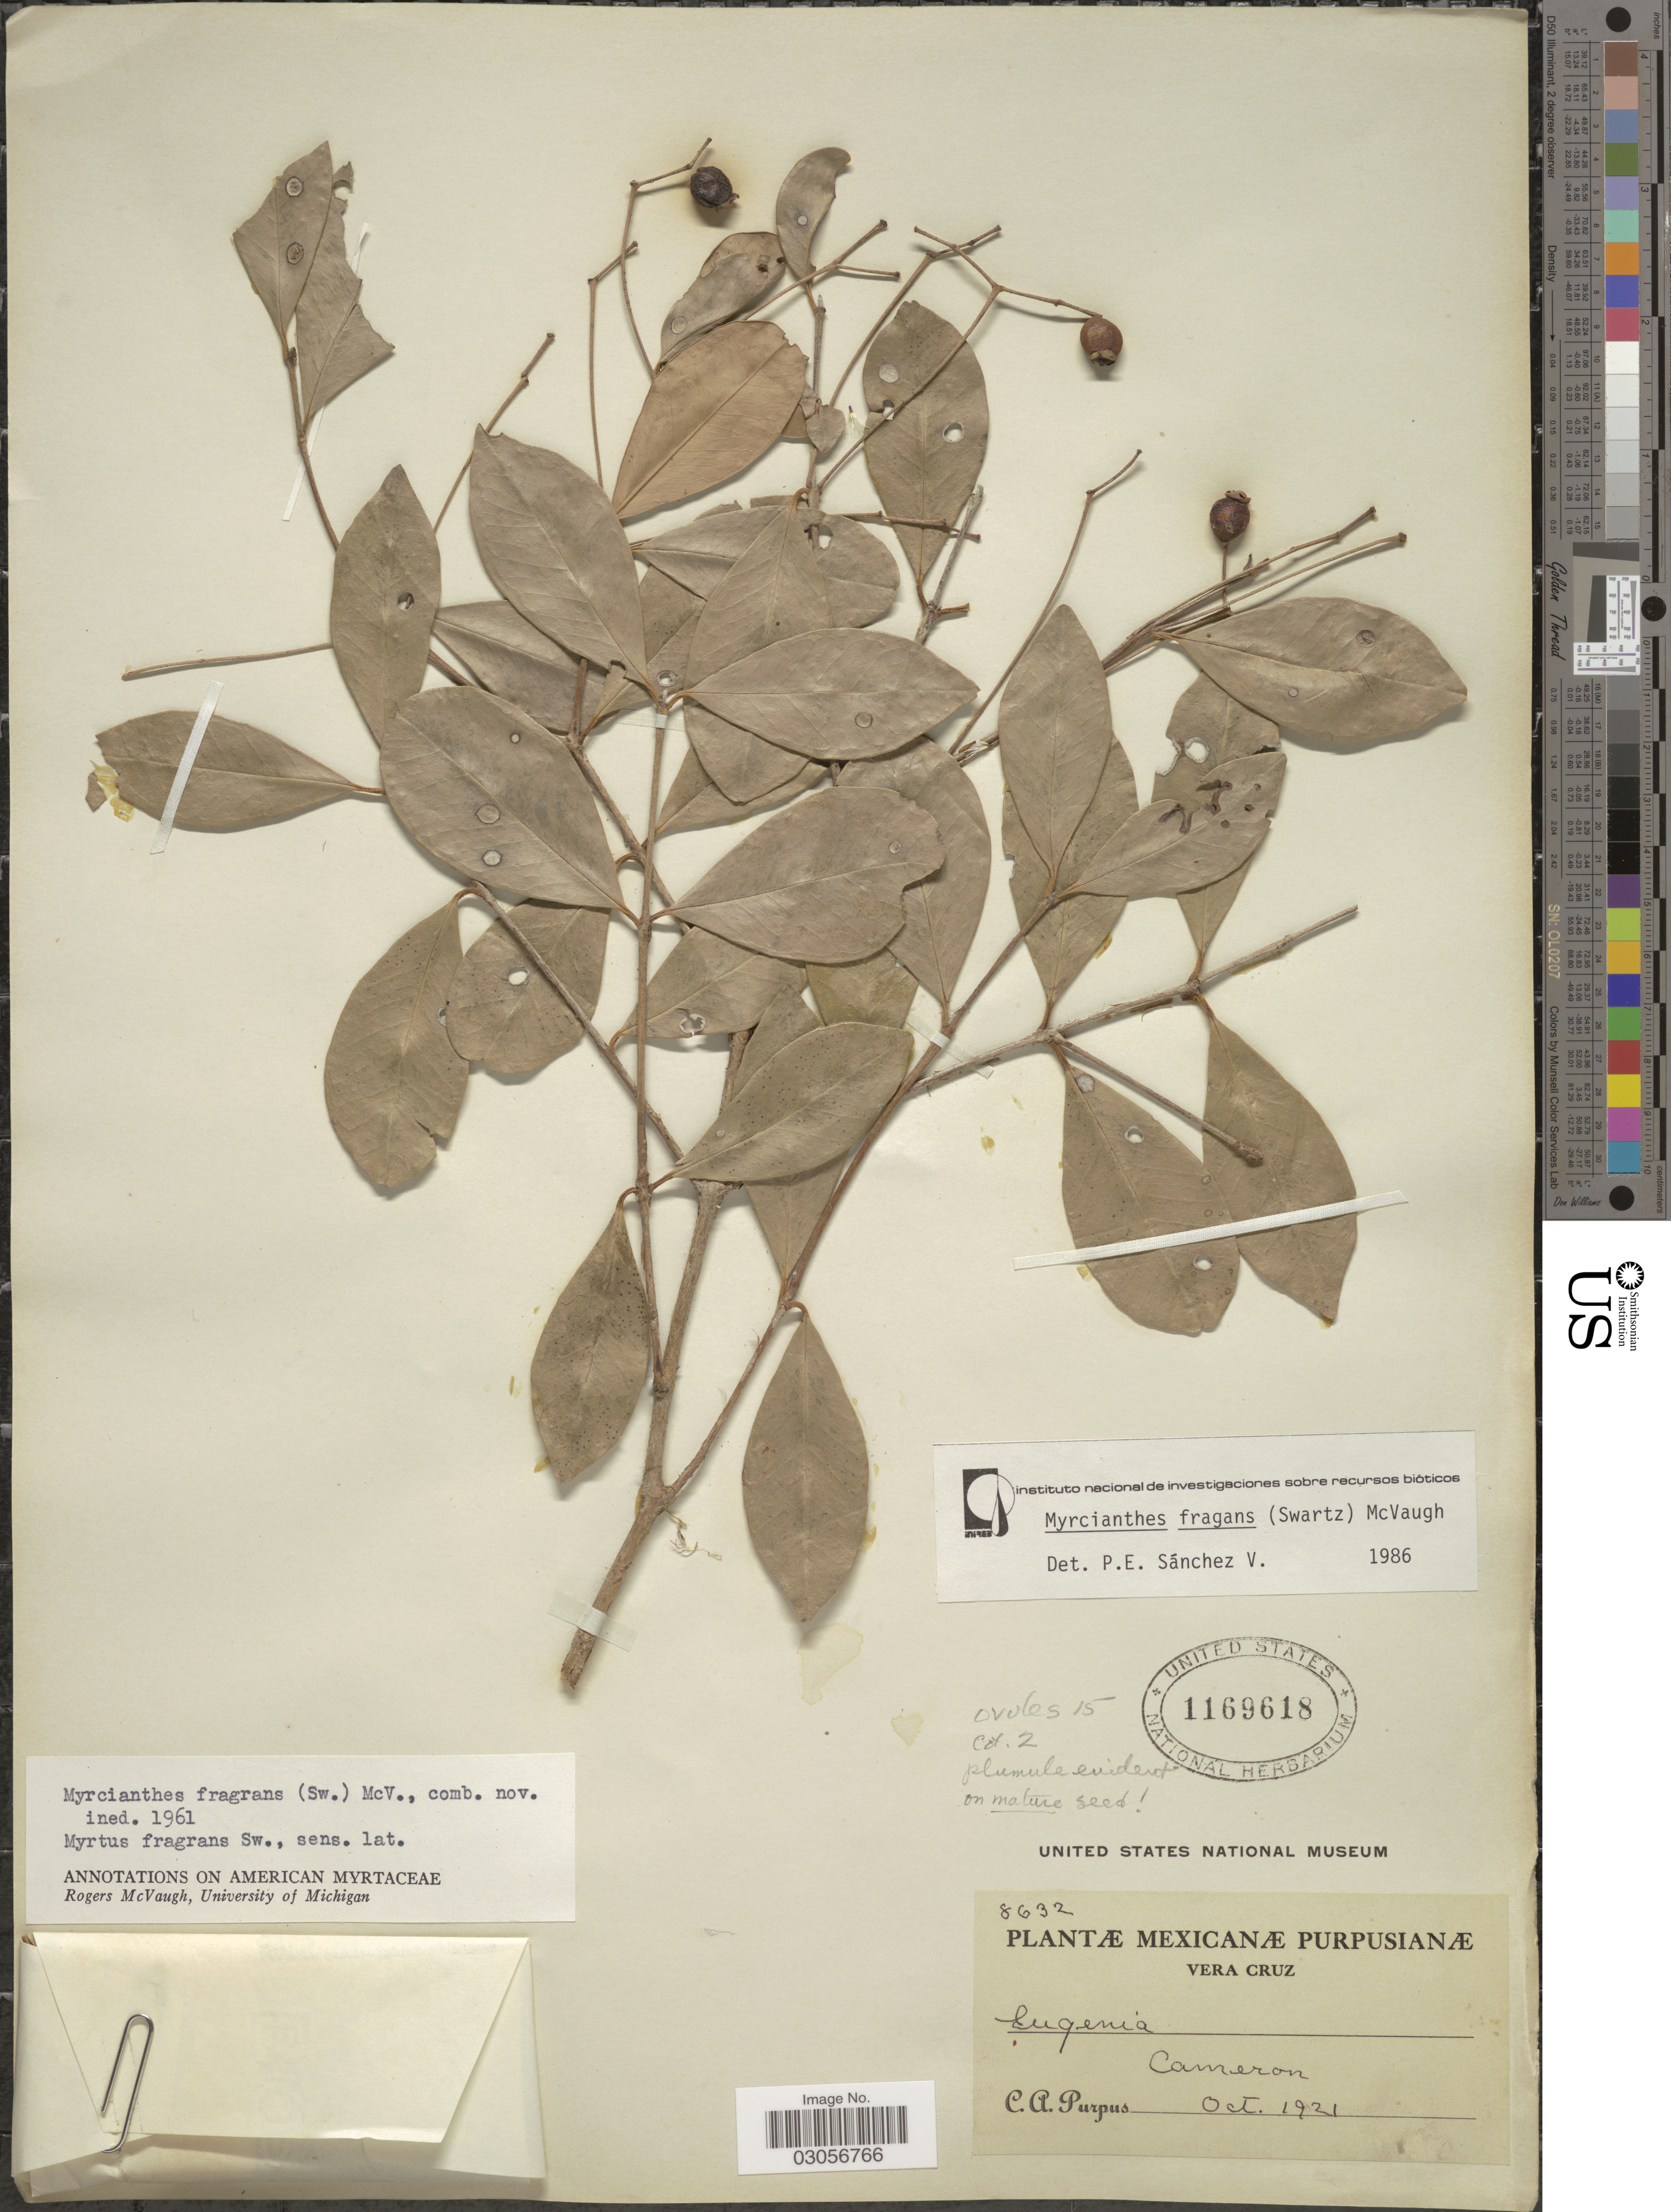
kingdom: Plantae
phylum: Tracheophyta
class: Magnoliopsida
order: Myrtales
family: Myrtaceae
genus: Myrcianthes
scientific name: Myrcianthes fragrans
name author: (Sw.) McVaugh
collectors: C. A. Purpus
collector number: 8632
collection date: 1921-10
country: Mexico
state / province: Veracruz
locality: Vera Cruz. Cameron.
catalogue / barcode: US 1169618